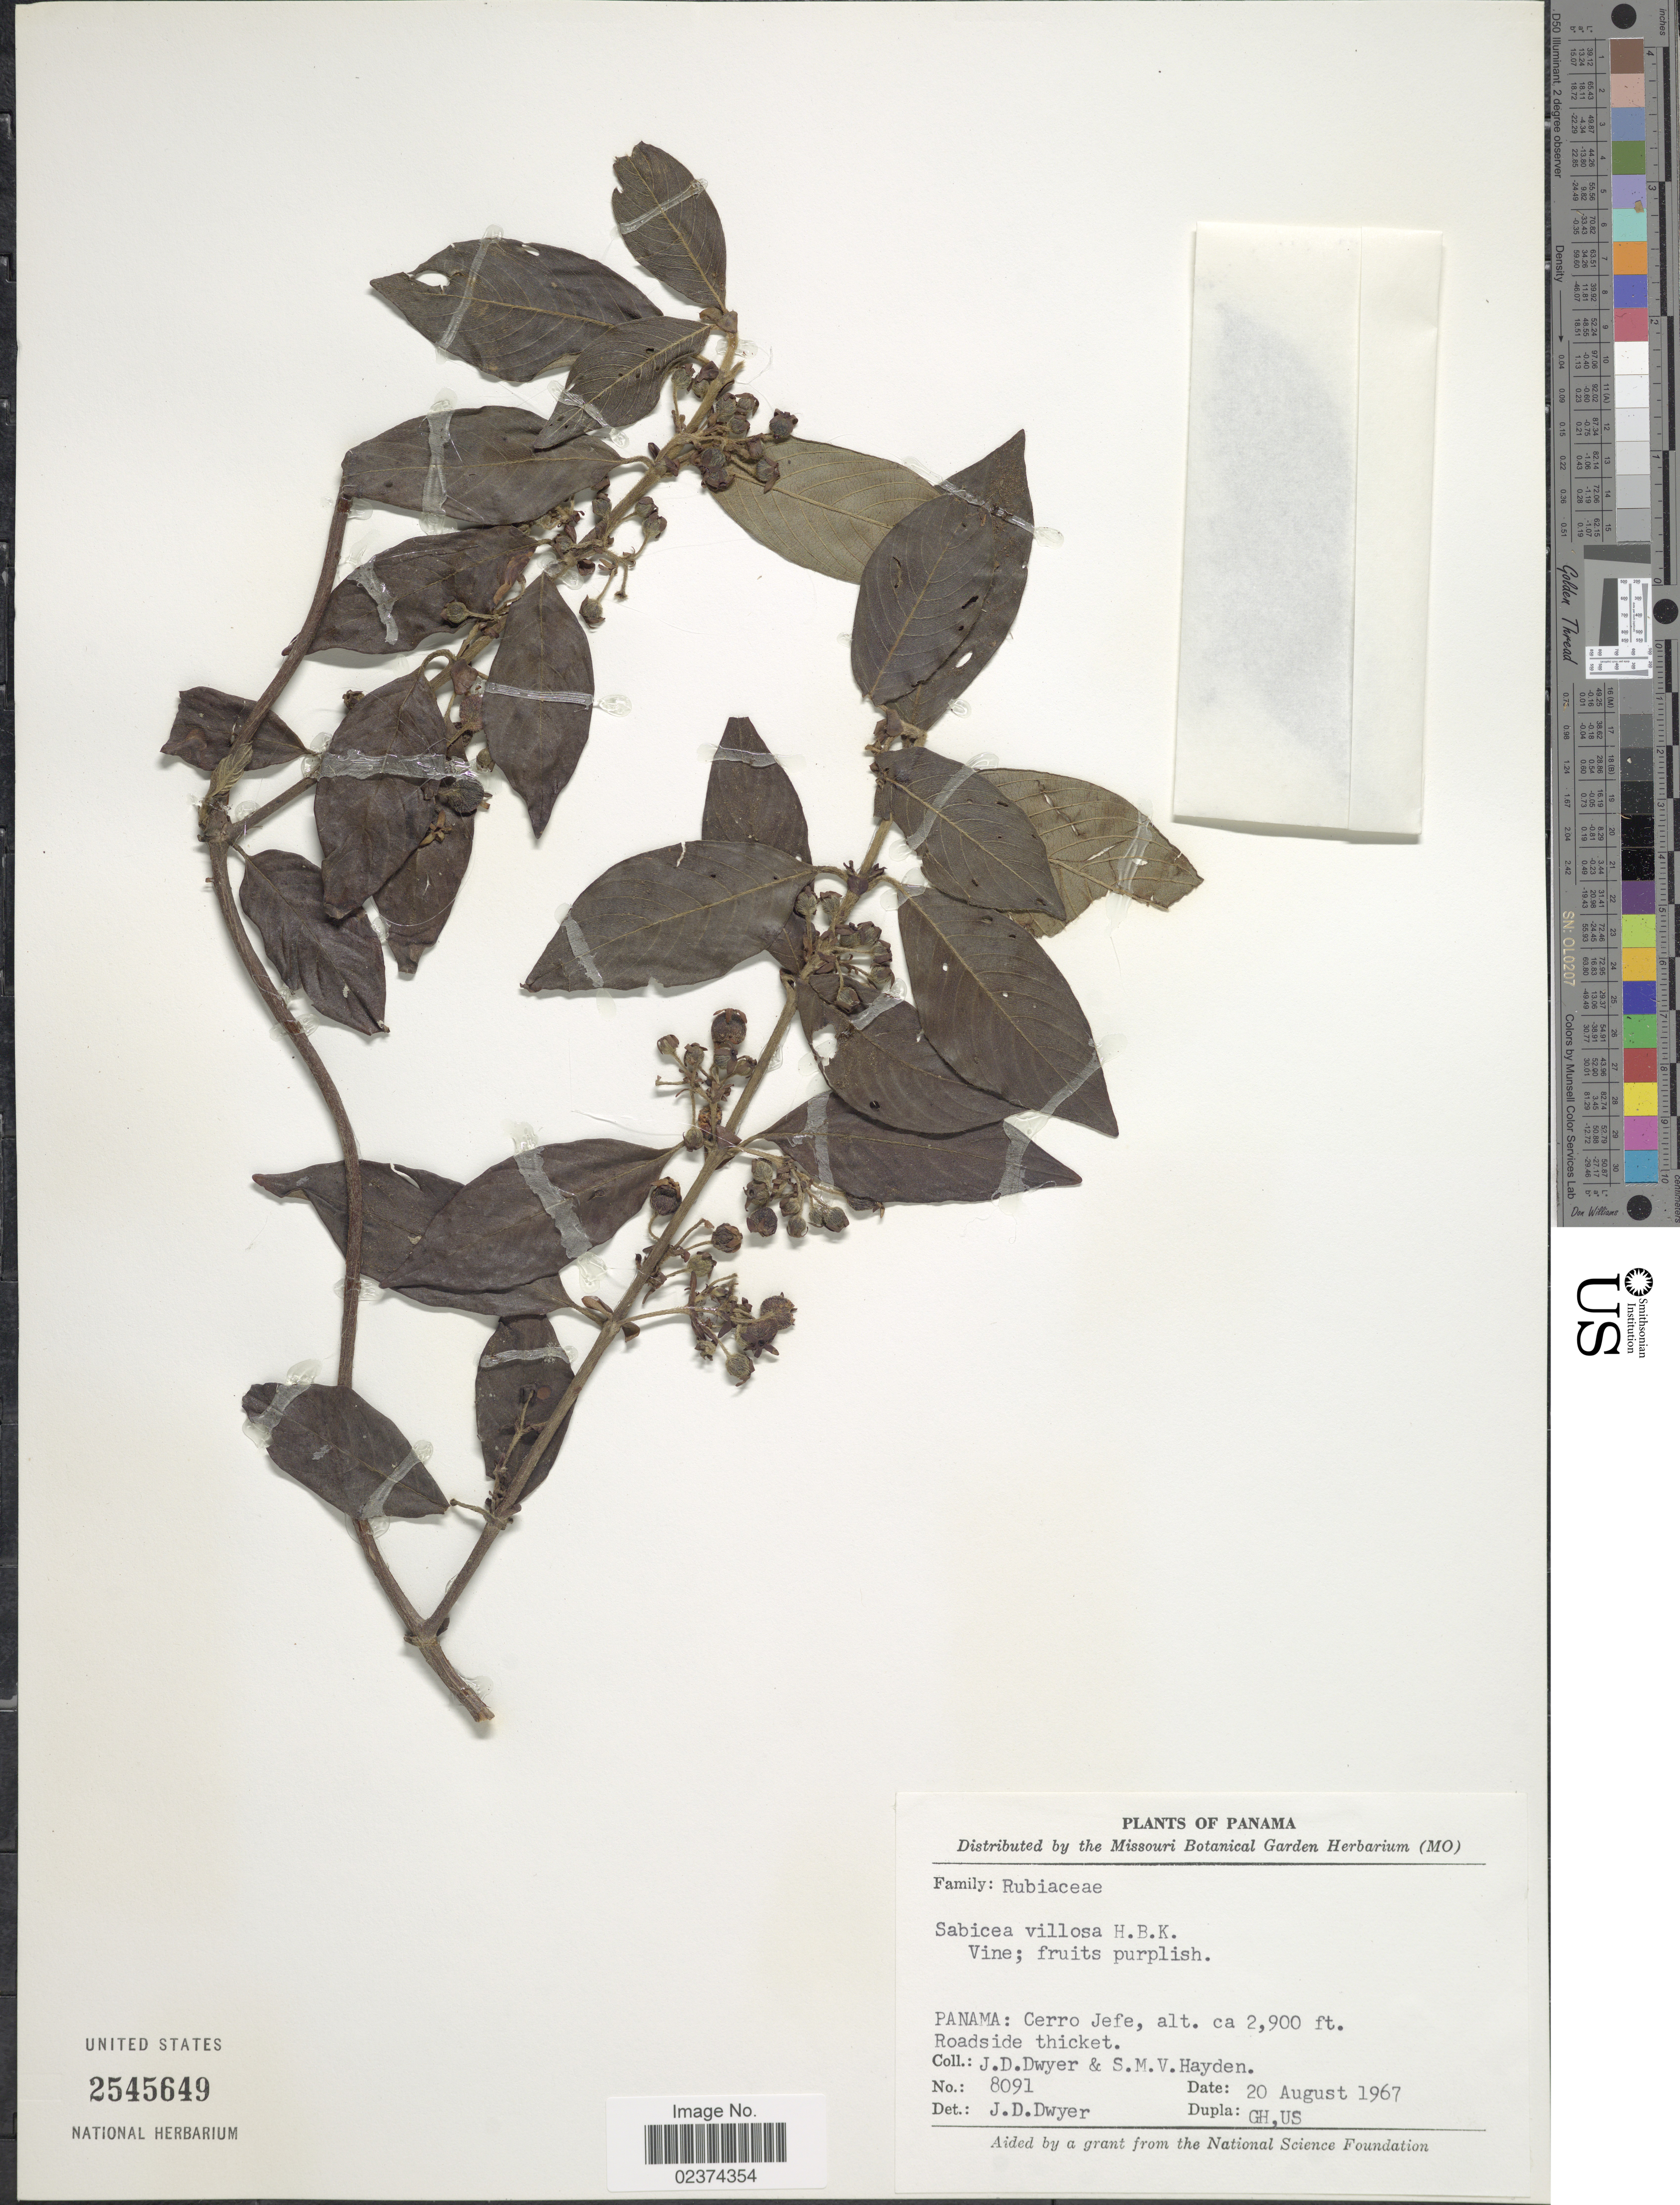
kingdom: Plantae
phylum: Tracheophyta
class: Magnoliopsida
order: Gentianales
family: Rubiaceae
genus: Sabicea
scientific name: Sabicea hirsuta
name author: Kunth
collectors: J. D. Dwyer & S. M. Hayden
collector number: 8091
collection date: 1967-08-20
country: Panama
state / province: Panamá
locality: Panama: Cerro Jefe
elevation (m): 884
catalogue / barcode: US 2545649